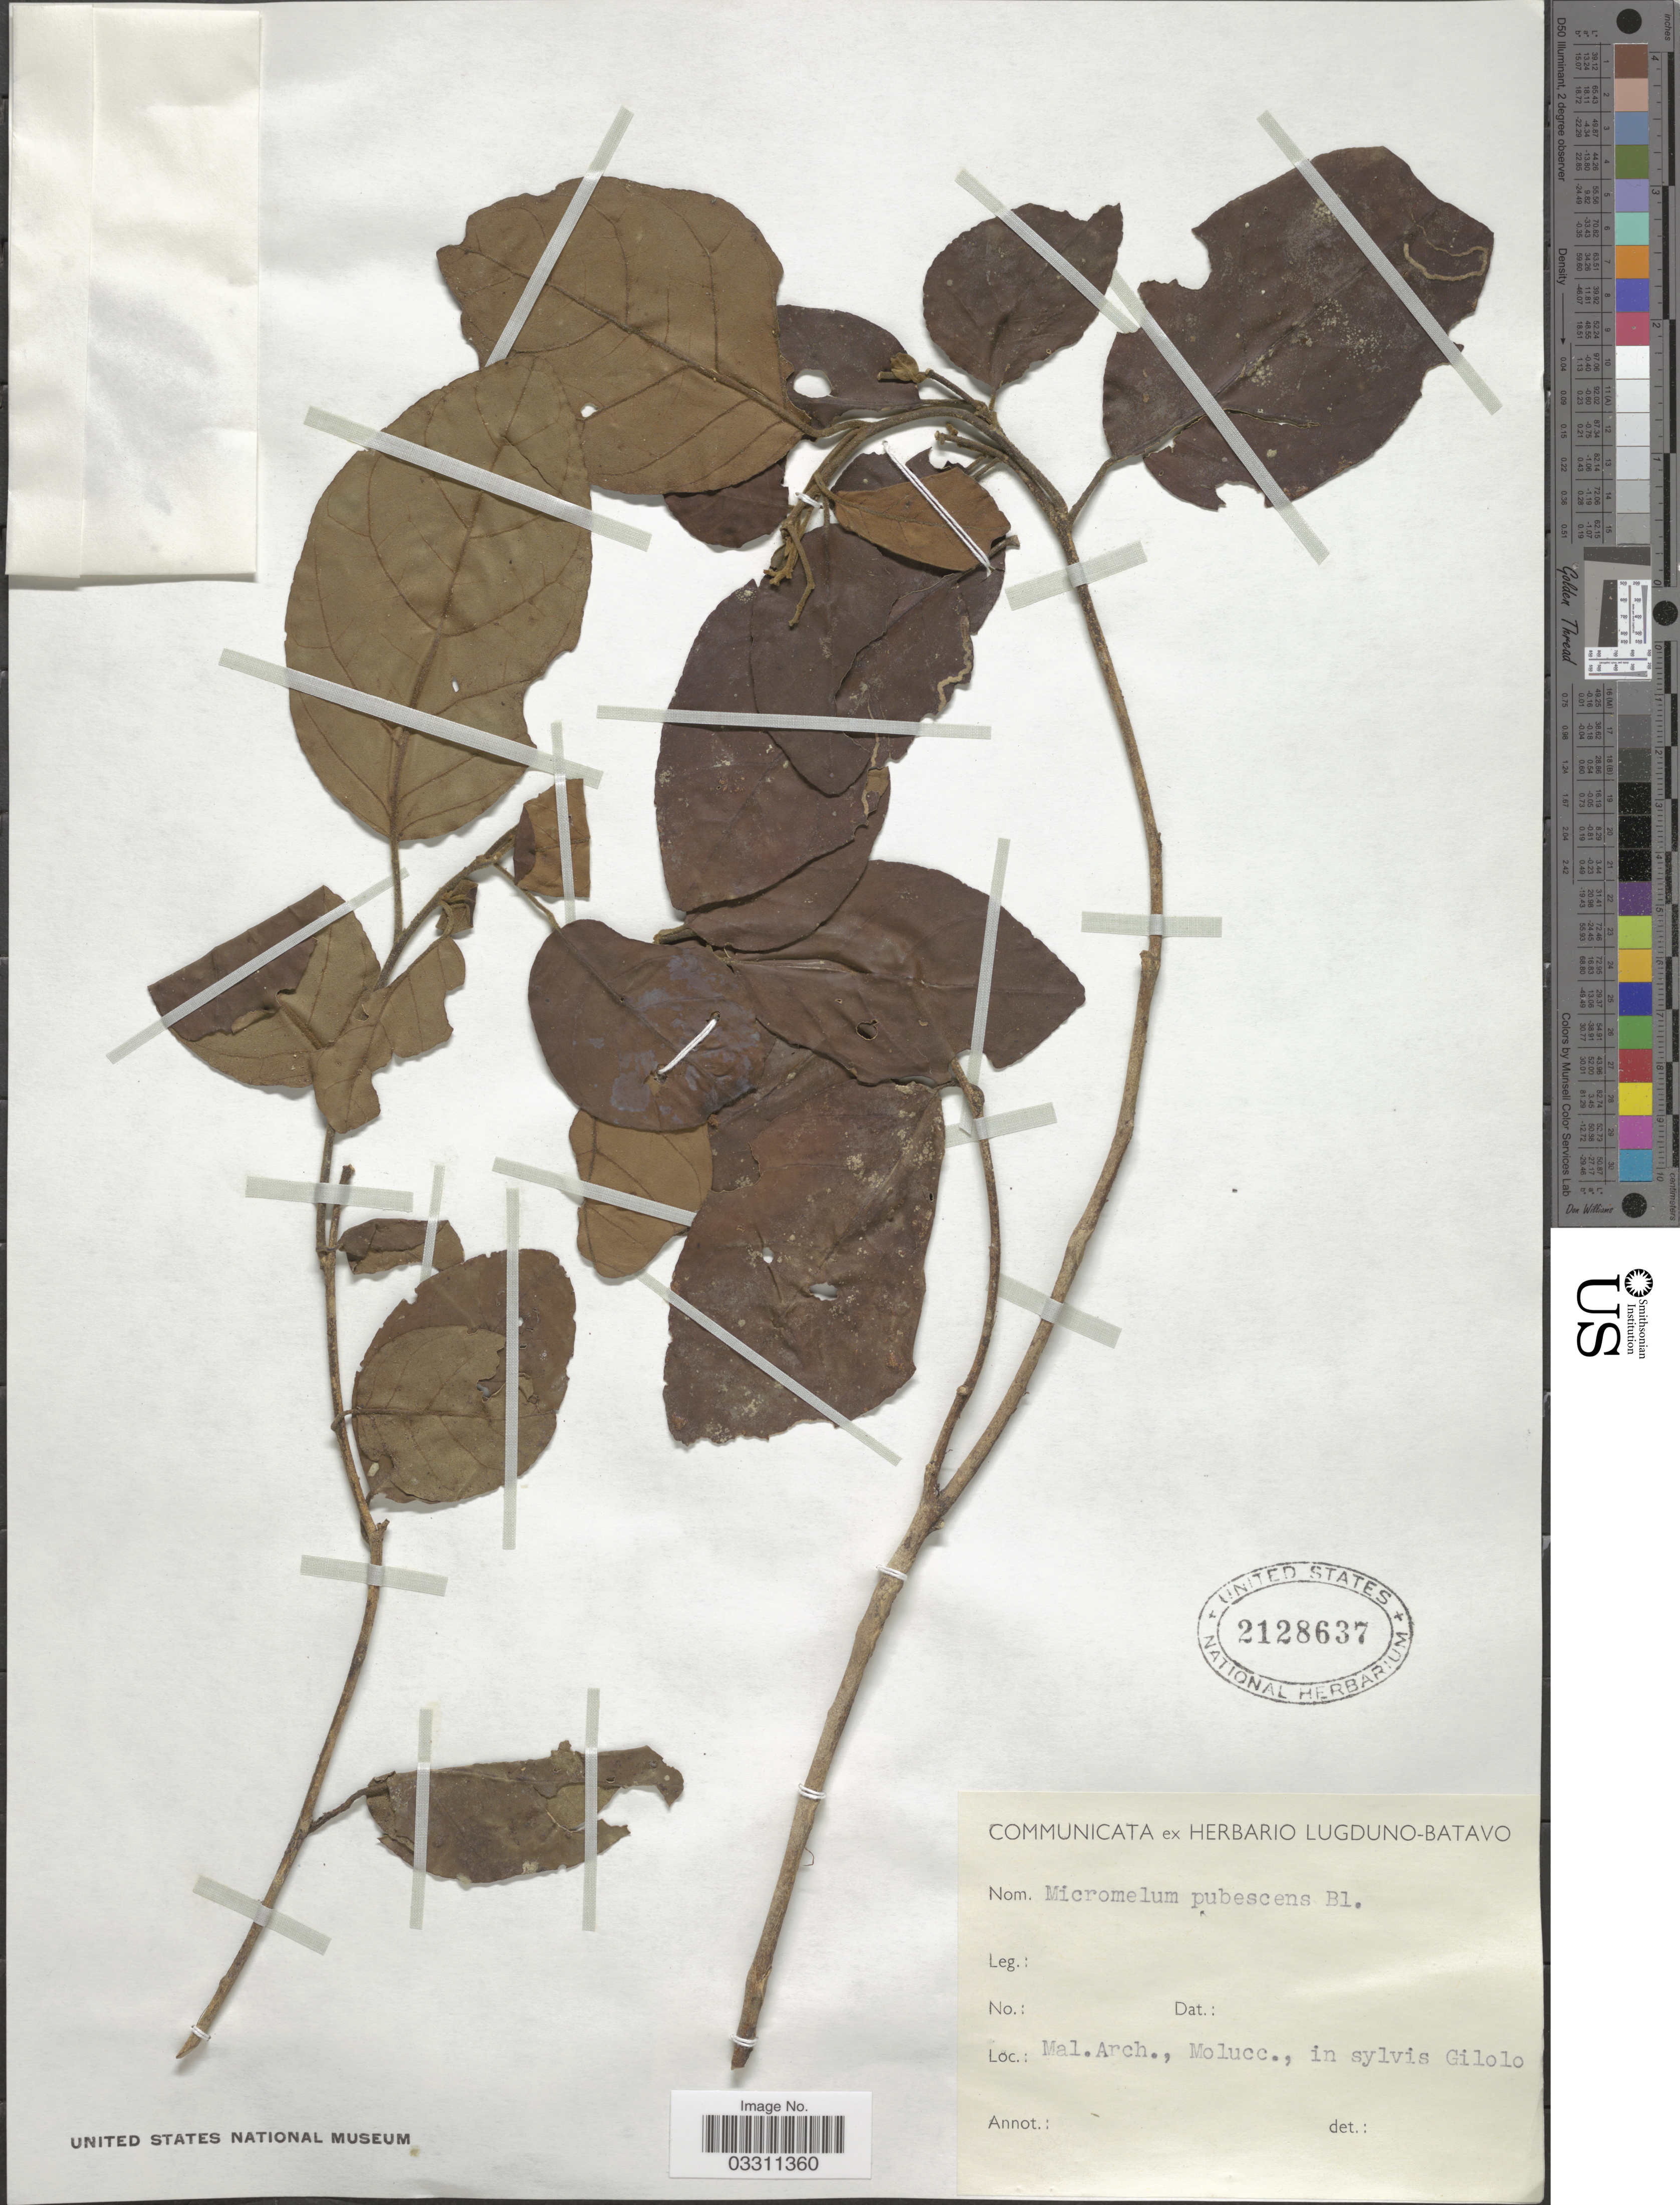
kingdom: Plantae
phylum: Tracheophyta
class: Magnoliopsida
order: Sapindales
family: Rutaceae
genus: Micromelum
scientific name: Micromelum pubescens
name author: Blume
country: Indonesia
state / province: Maluku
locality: Mal. Arch., Molucc.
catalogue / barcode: US 2128637